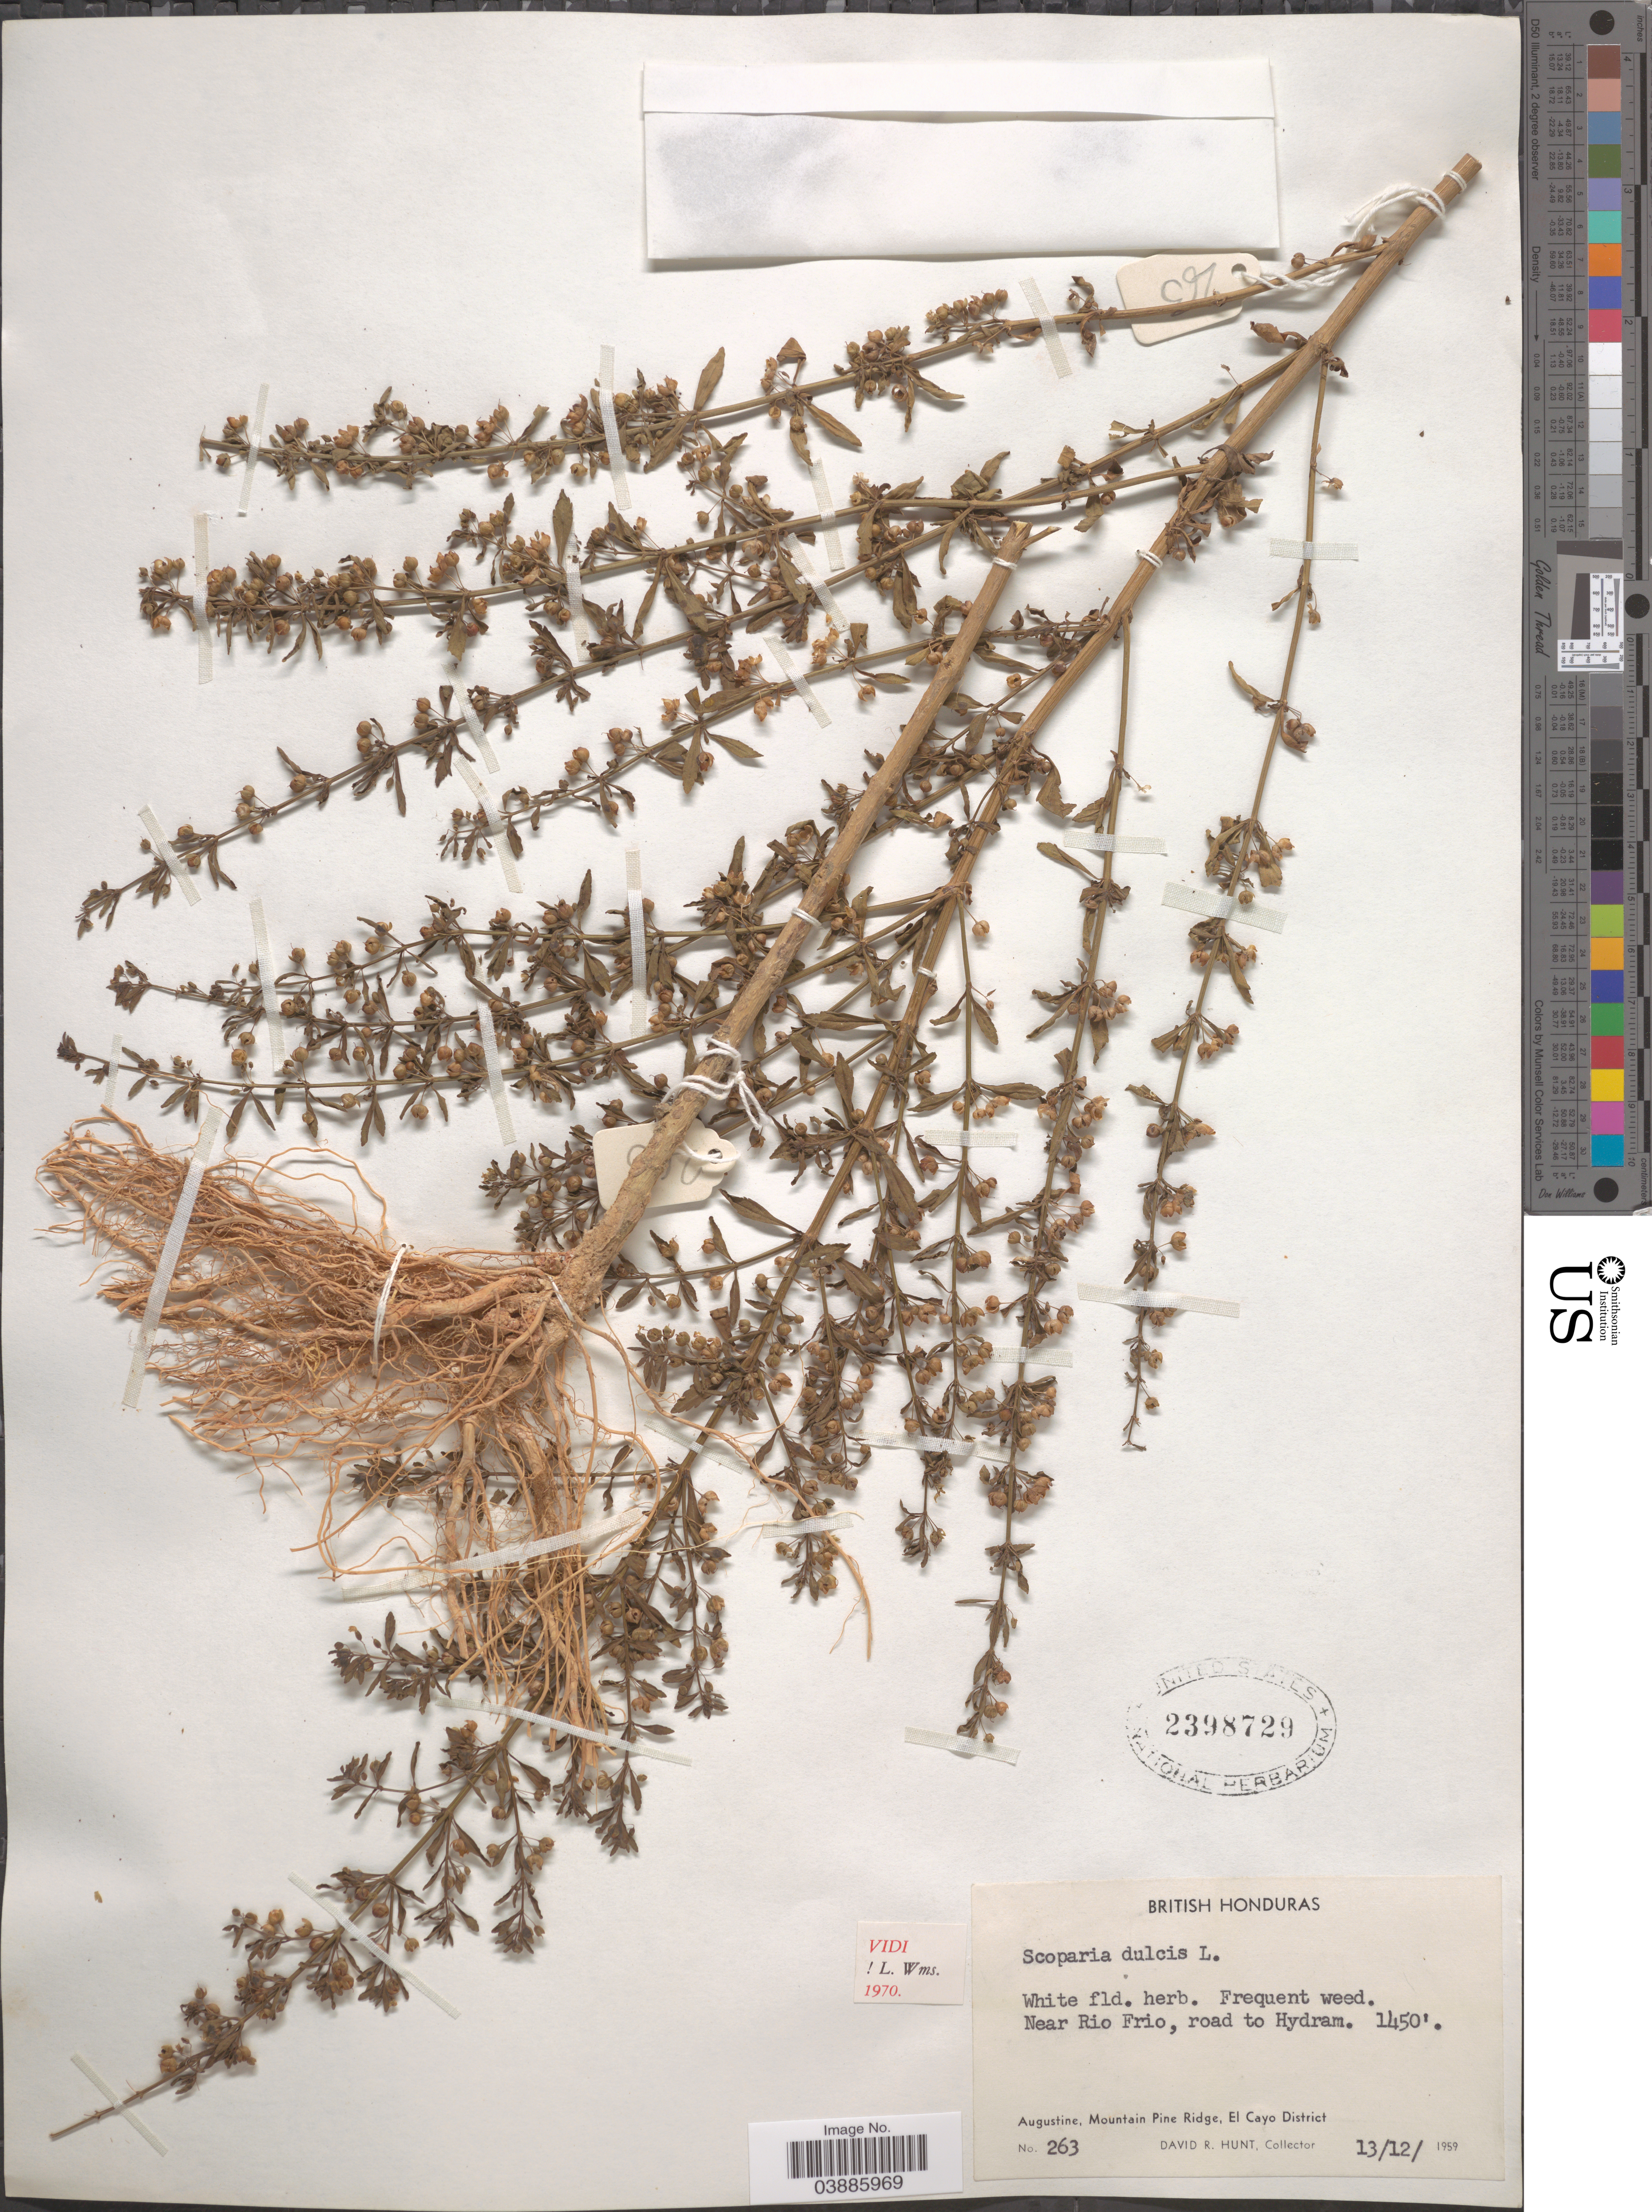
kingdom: Plantae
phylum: Tracheophyta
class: Magnoliopsida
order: Lamiales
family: Plantaginaceae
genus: Scoparia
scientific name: Scoparia dulcis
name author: L.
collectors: D. R. Hunt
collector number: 263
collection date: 1959-12-13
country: Belize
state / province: Cayo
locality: Near Rio Frio, road to Hydram. Augustine, Mountain Pine Ridge, El Cayo District.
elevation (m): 442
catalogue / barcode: US 2398729